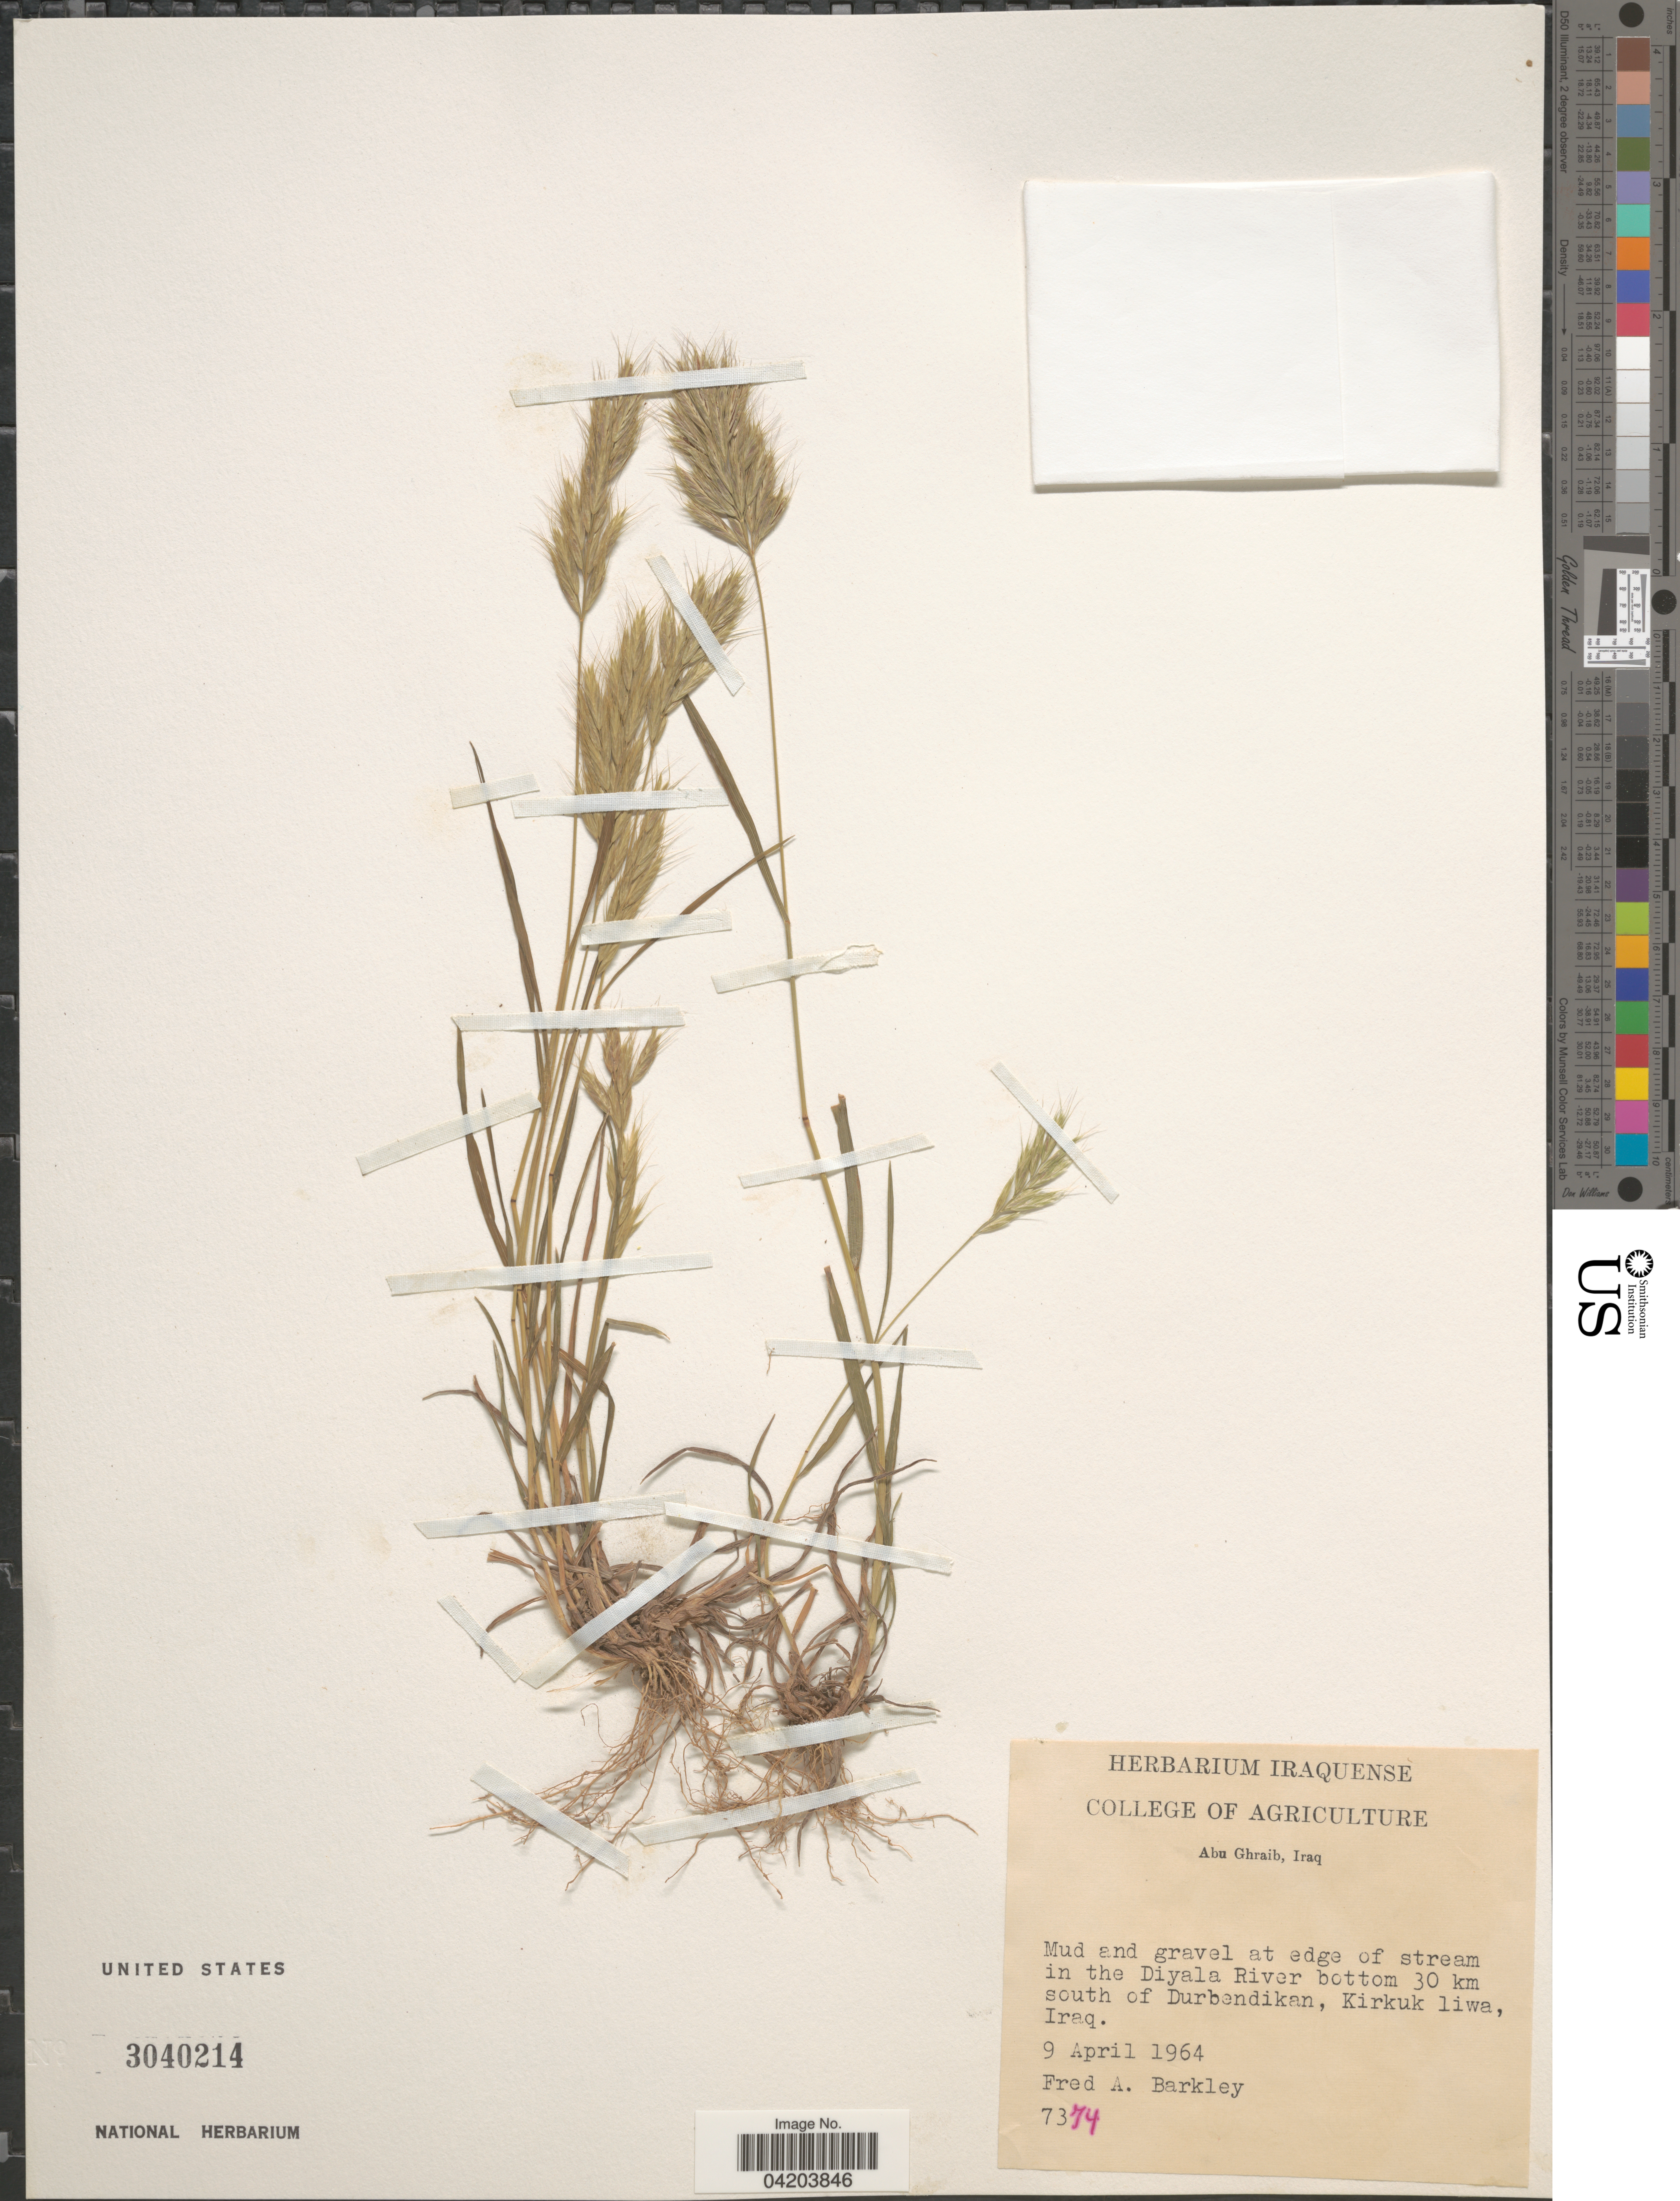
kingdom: Plantae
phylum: Tracheophyta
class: Liliopsida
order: Poales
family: Poaceae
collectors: F. A. Barkley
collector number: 7374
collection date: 1964-04-09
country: Iraq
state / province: Kirkūk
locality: Mud and gravel at edge of stream in the Diyala River bottom 30 km south of Durbendikan, Kirkuk liwa.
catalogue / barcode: US 3040214